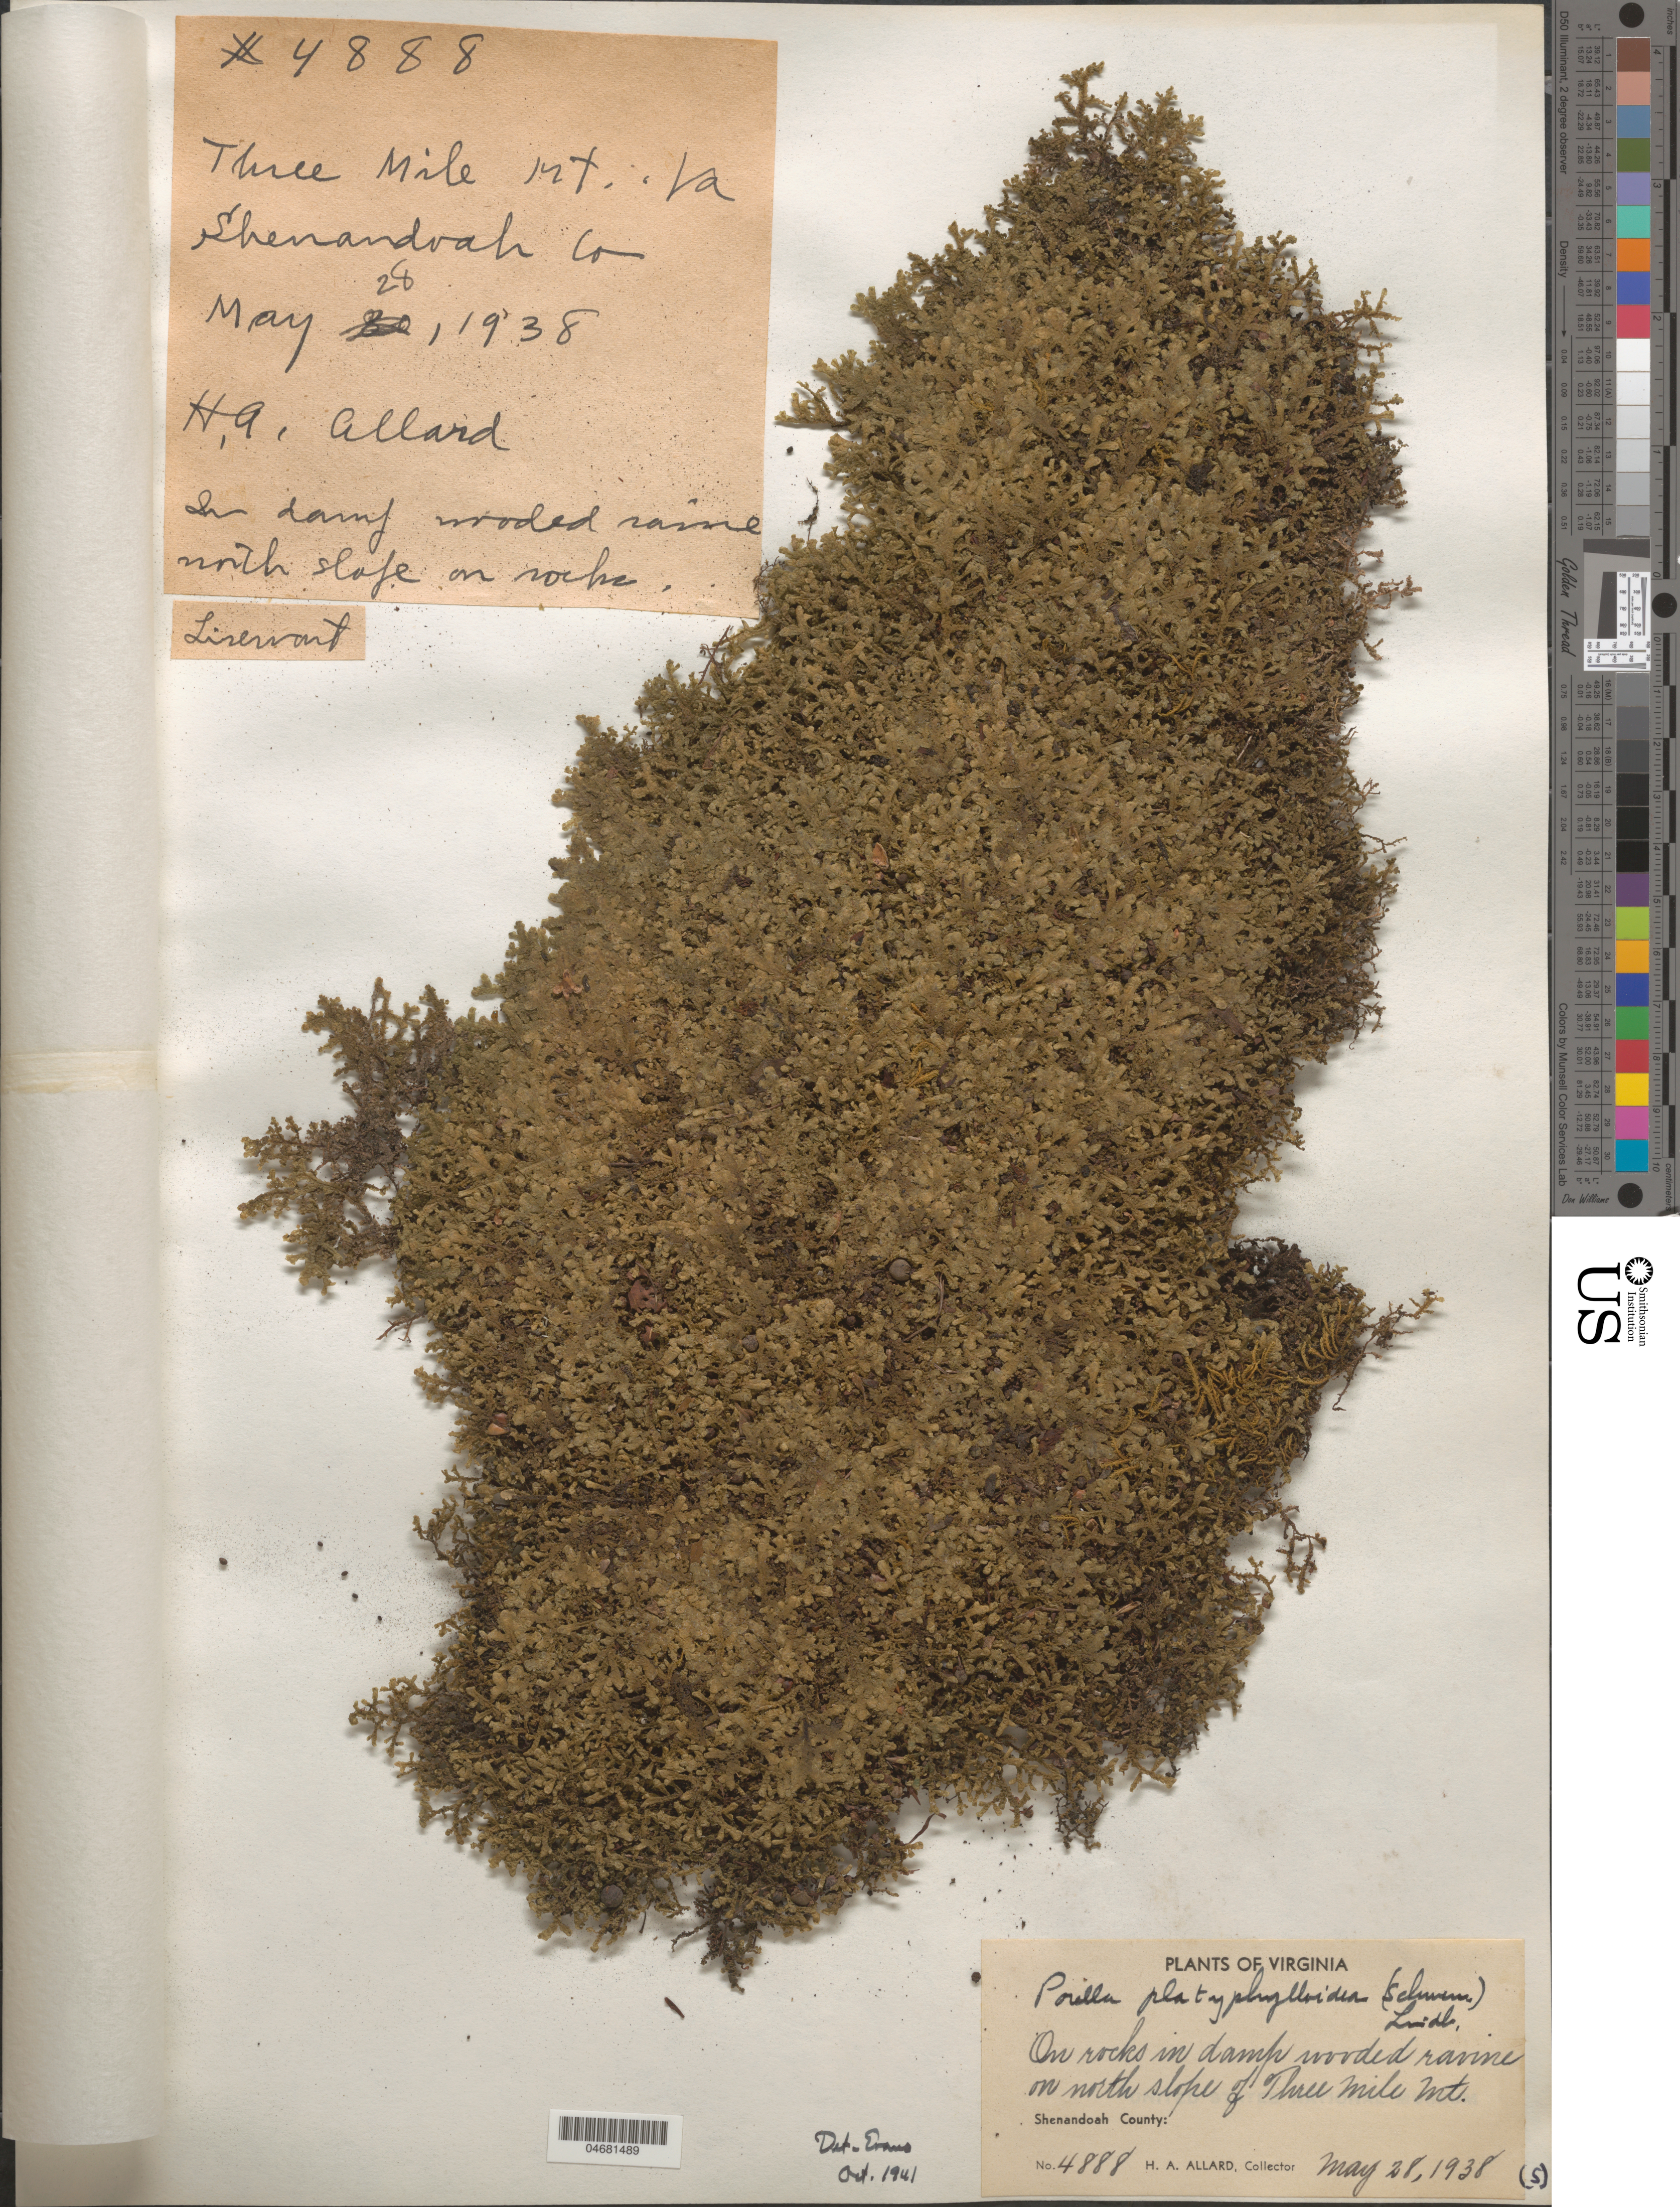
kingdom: Plantae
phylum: Marchantiophyta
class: Jungermanniopsida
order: Porellales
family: Porellaceae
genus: Porella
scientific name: Porella platyphylloidea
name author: (Schwein.) Lindb.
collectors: H. A. Allard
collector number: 4888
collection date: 1938-05-28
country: United States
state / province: Virginia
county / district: Shenandoah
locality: On rocks in damp wooded ravine on north slope of Three Mile Mt. Shenandoah County.